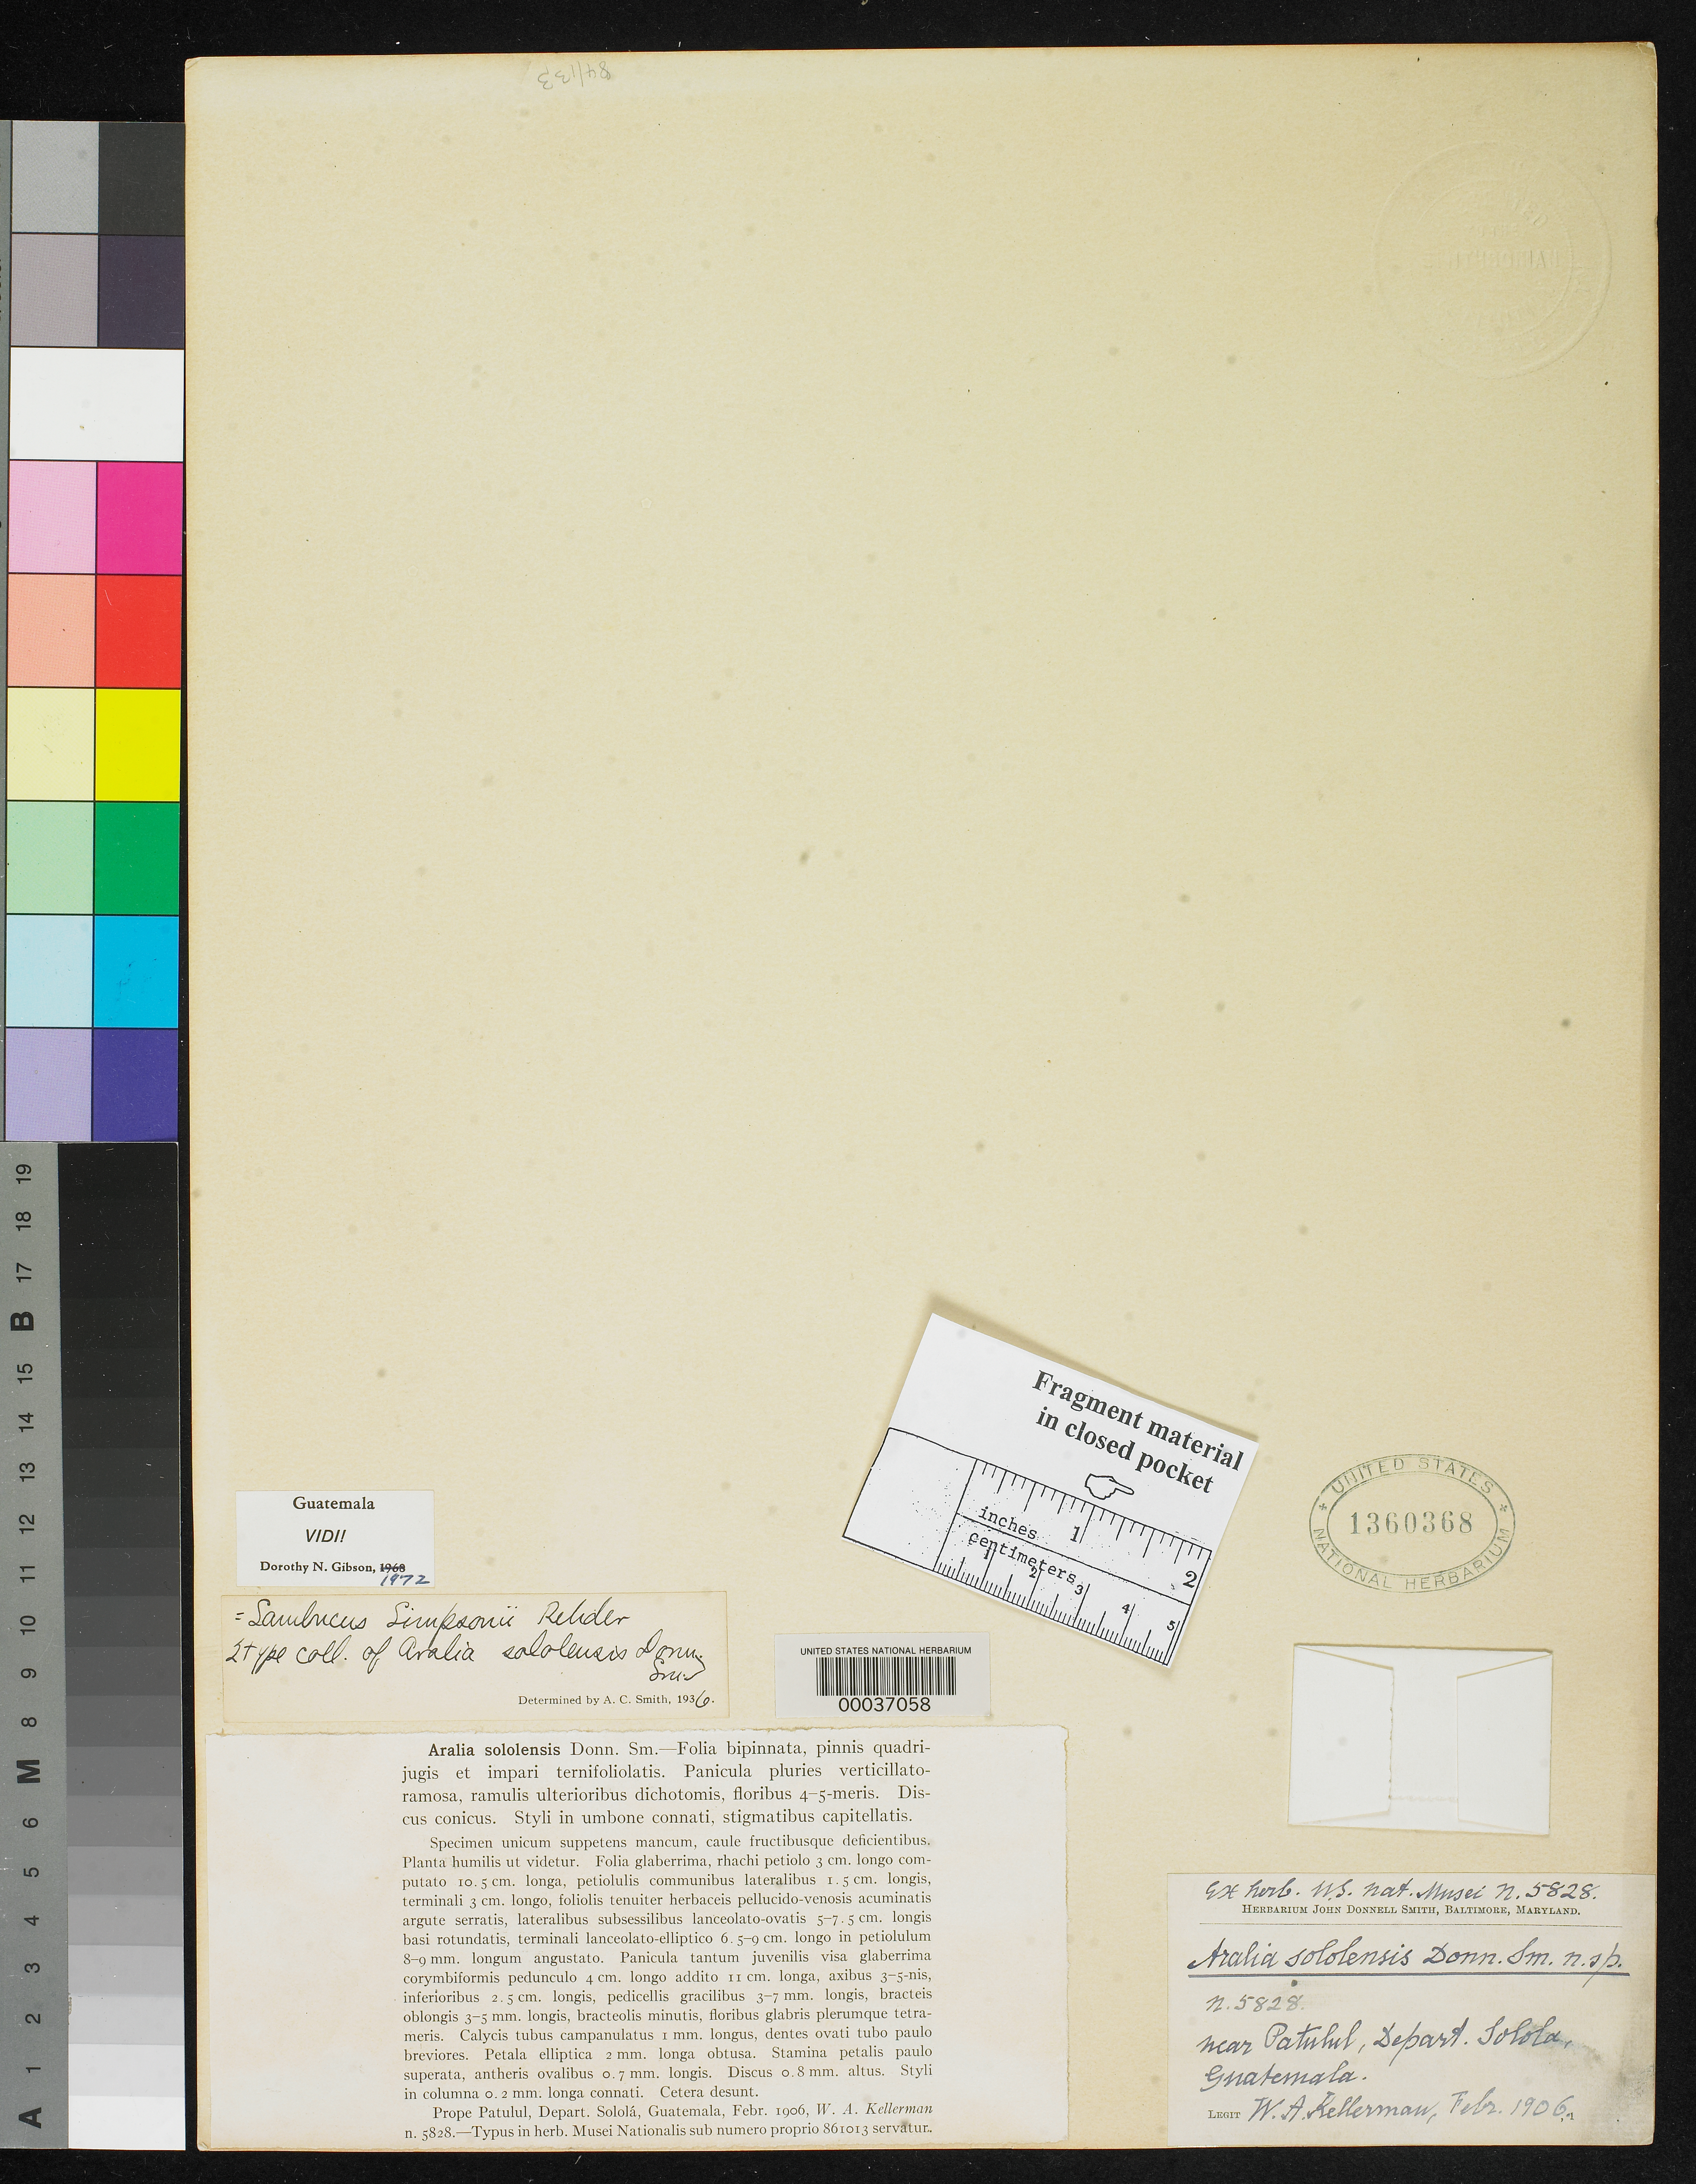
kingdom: Plantae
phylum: Tracheophyta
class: Magnoliopsida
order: Apiales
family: Araliaceae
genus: Aralia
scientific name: Aralia sololensis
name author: Donn. Sm.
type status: Type Collection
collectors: W. A. Kellerman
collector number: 5828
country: Guatemala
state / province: Sololá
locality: Patalul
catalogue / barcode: US 1360368